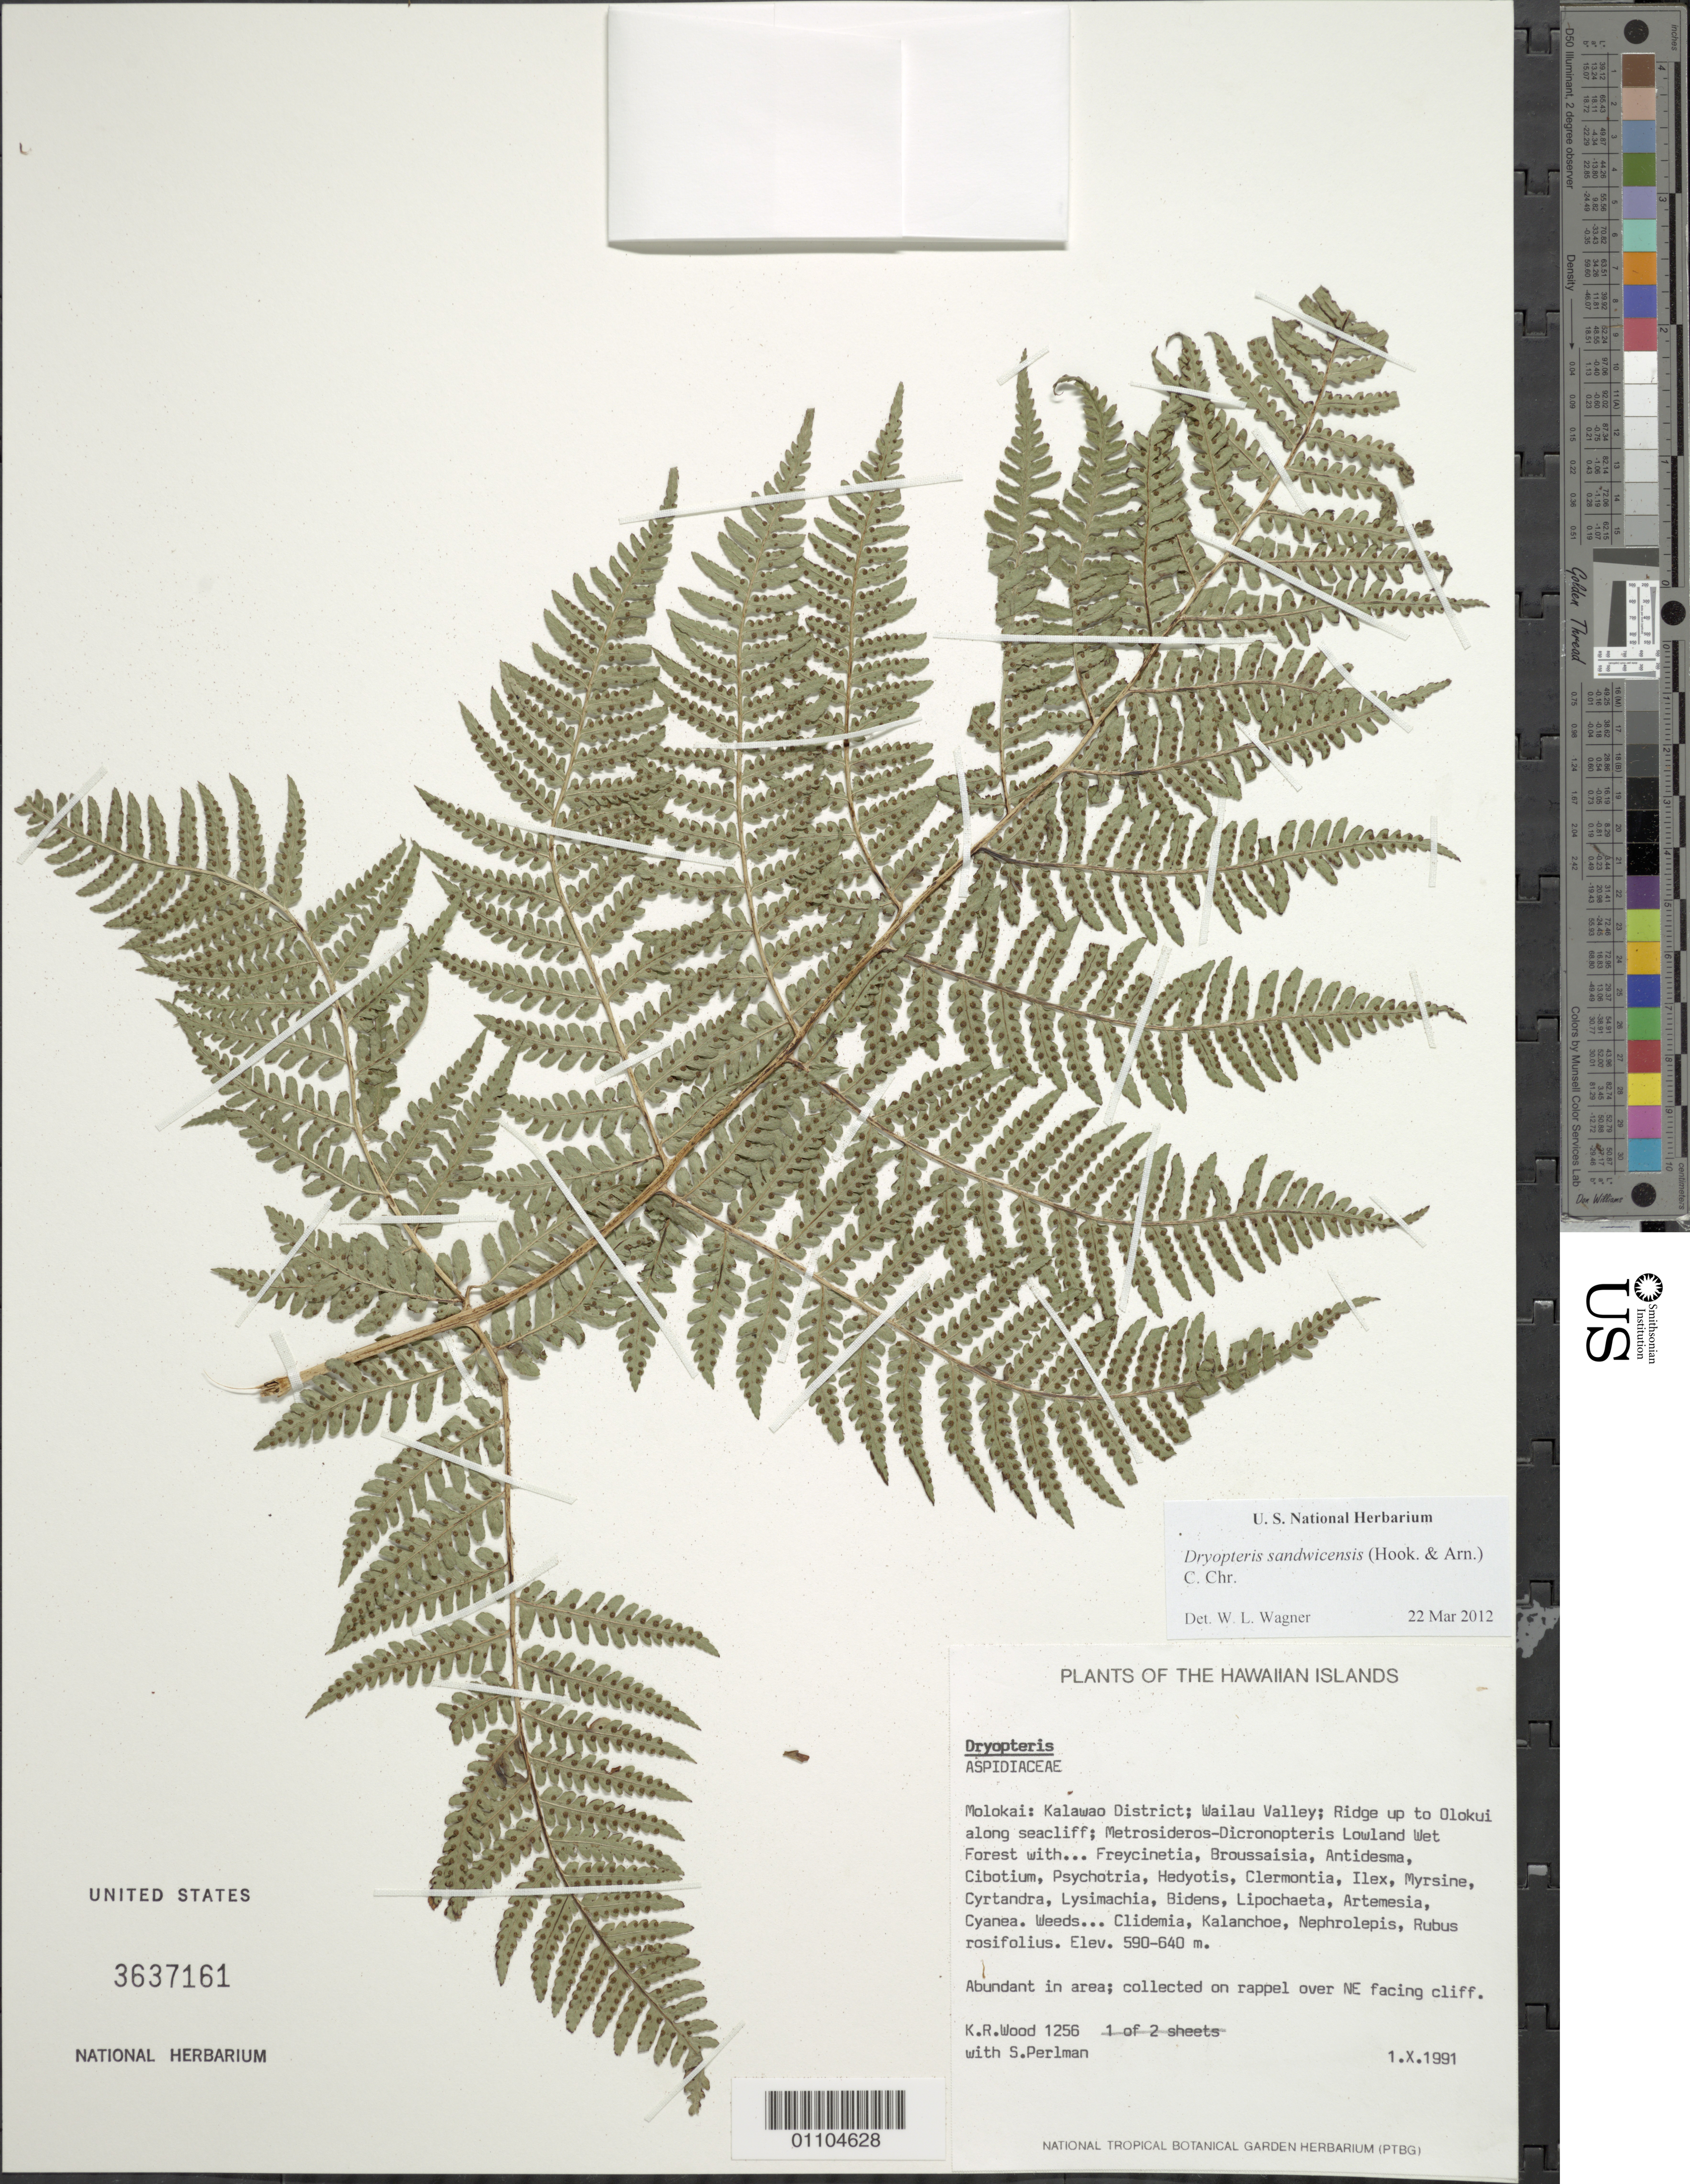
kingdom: Plantae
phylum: Tracheophyta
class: Polypodiopsida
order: Polypodiales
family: Dryopteridaceae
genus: Dryopteris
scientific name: Dryopteris sandwicensis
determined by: Wagner, W. L., (BOT), Smithsonian Institution - National Museum of Natural History (UNITED STATES)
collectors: K. R. Wood & S. P. Perlman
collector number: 1256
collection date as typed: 1 Oct 1991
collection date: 1991-10-01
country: United States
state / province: Hawaii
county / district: Maui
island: Moloka'i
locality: Kalawao District, Wailau Valley, ridge up to Olokui along seacliff.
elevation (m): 590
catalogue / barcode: US 3637161